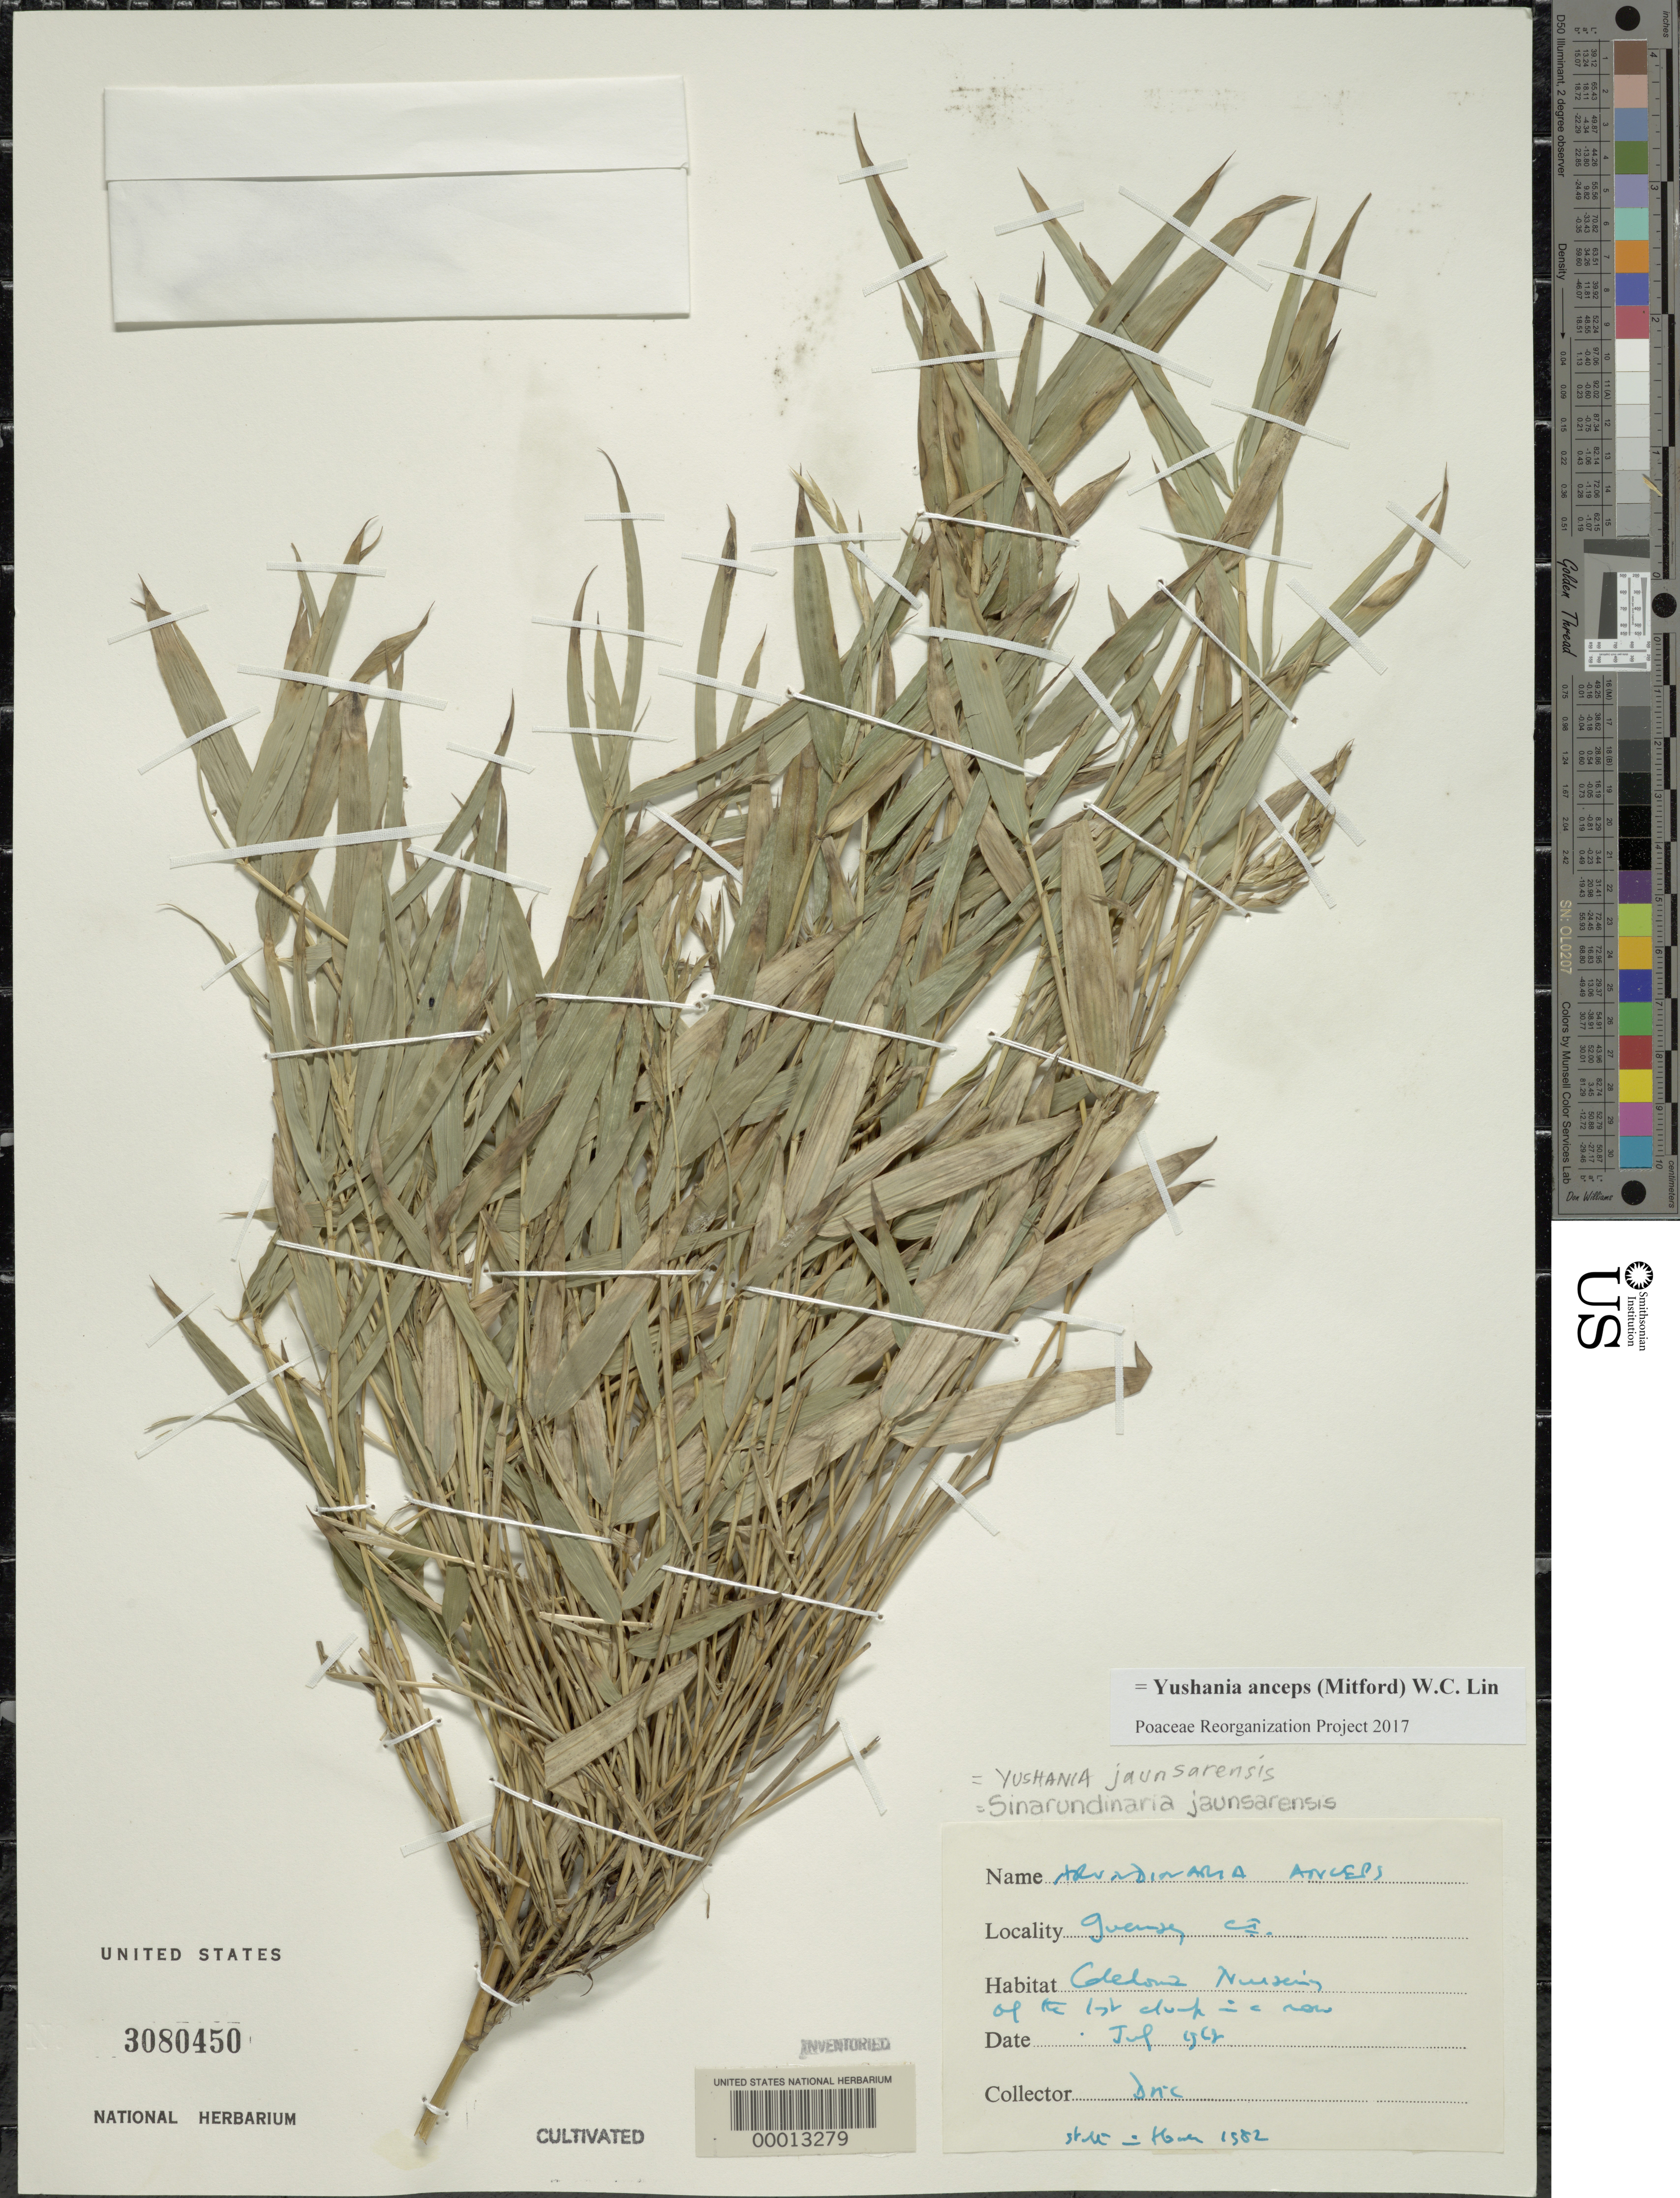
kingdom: Plantae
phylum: Tracheophyta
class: Liliopsida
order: Poales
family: Poaceae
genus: Yushania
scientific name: Yushania anceps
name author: (Mitford) W.C. Lin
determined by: Poaceae Reorganization Project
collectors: D. N. C.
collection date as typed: Jul 1962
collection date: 1962-07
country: United Kingdom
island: Guernsey Island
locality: Caledone nurseries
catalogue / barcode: US 3080450